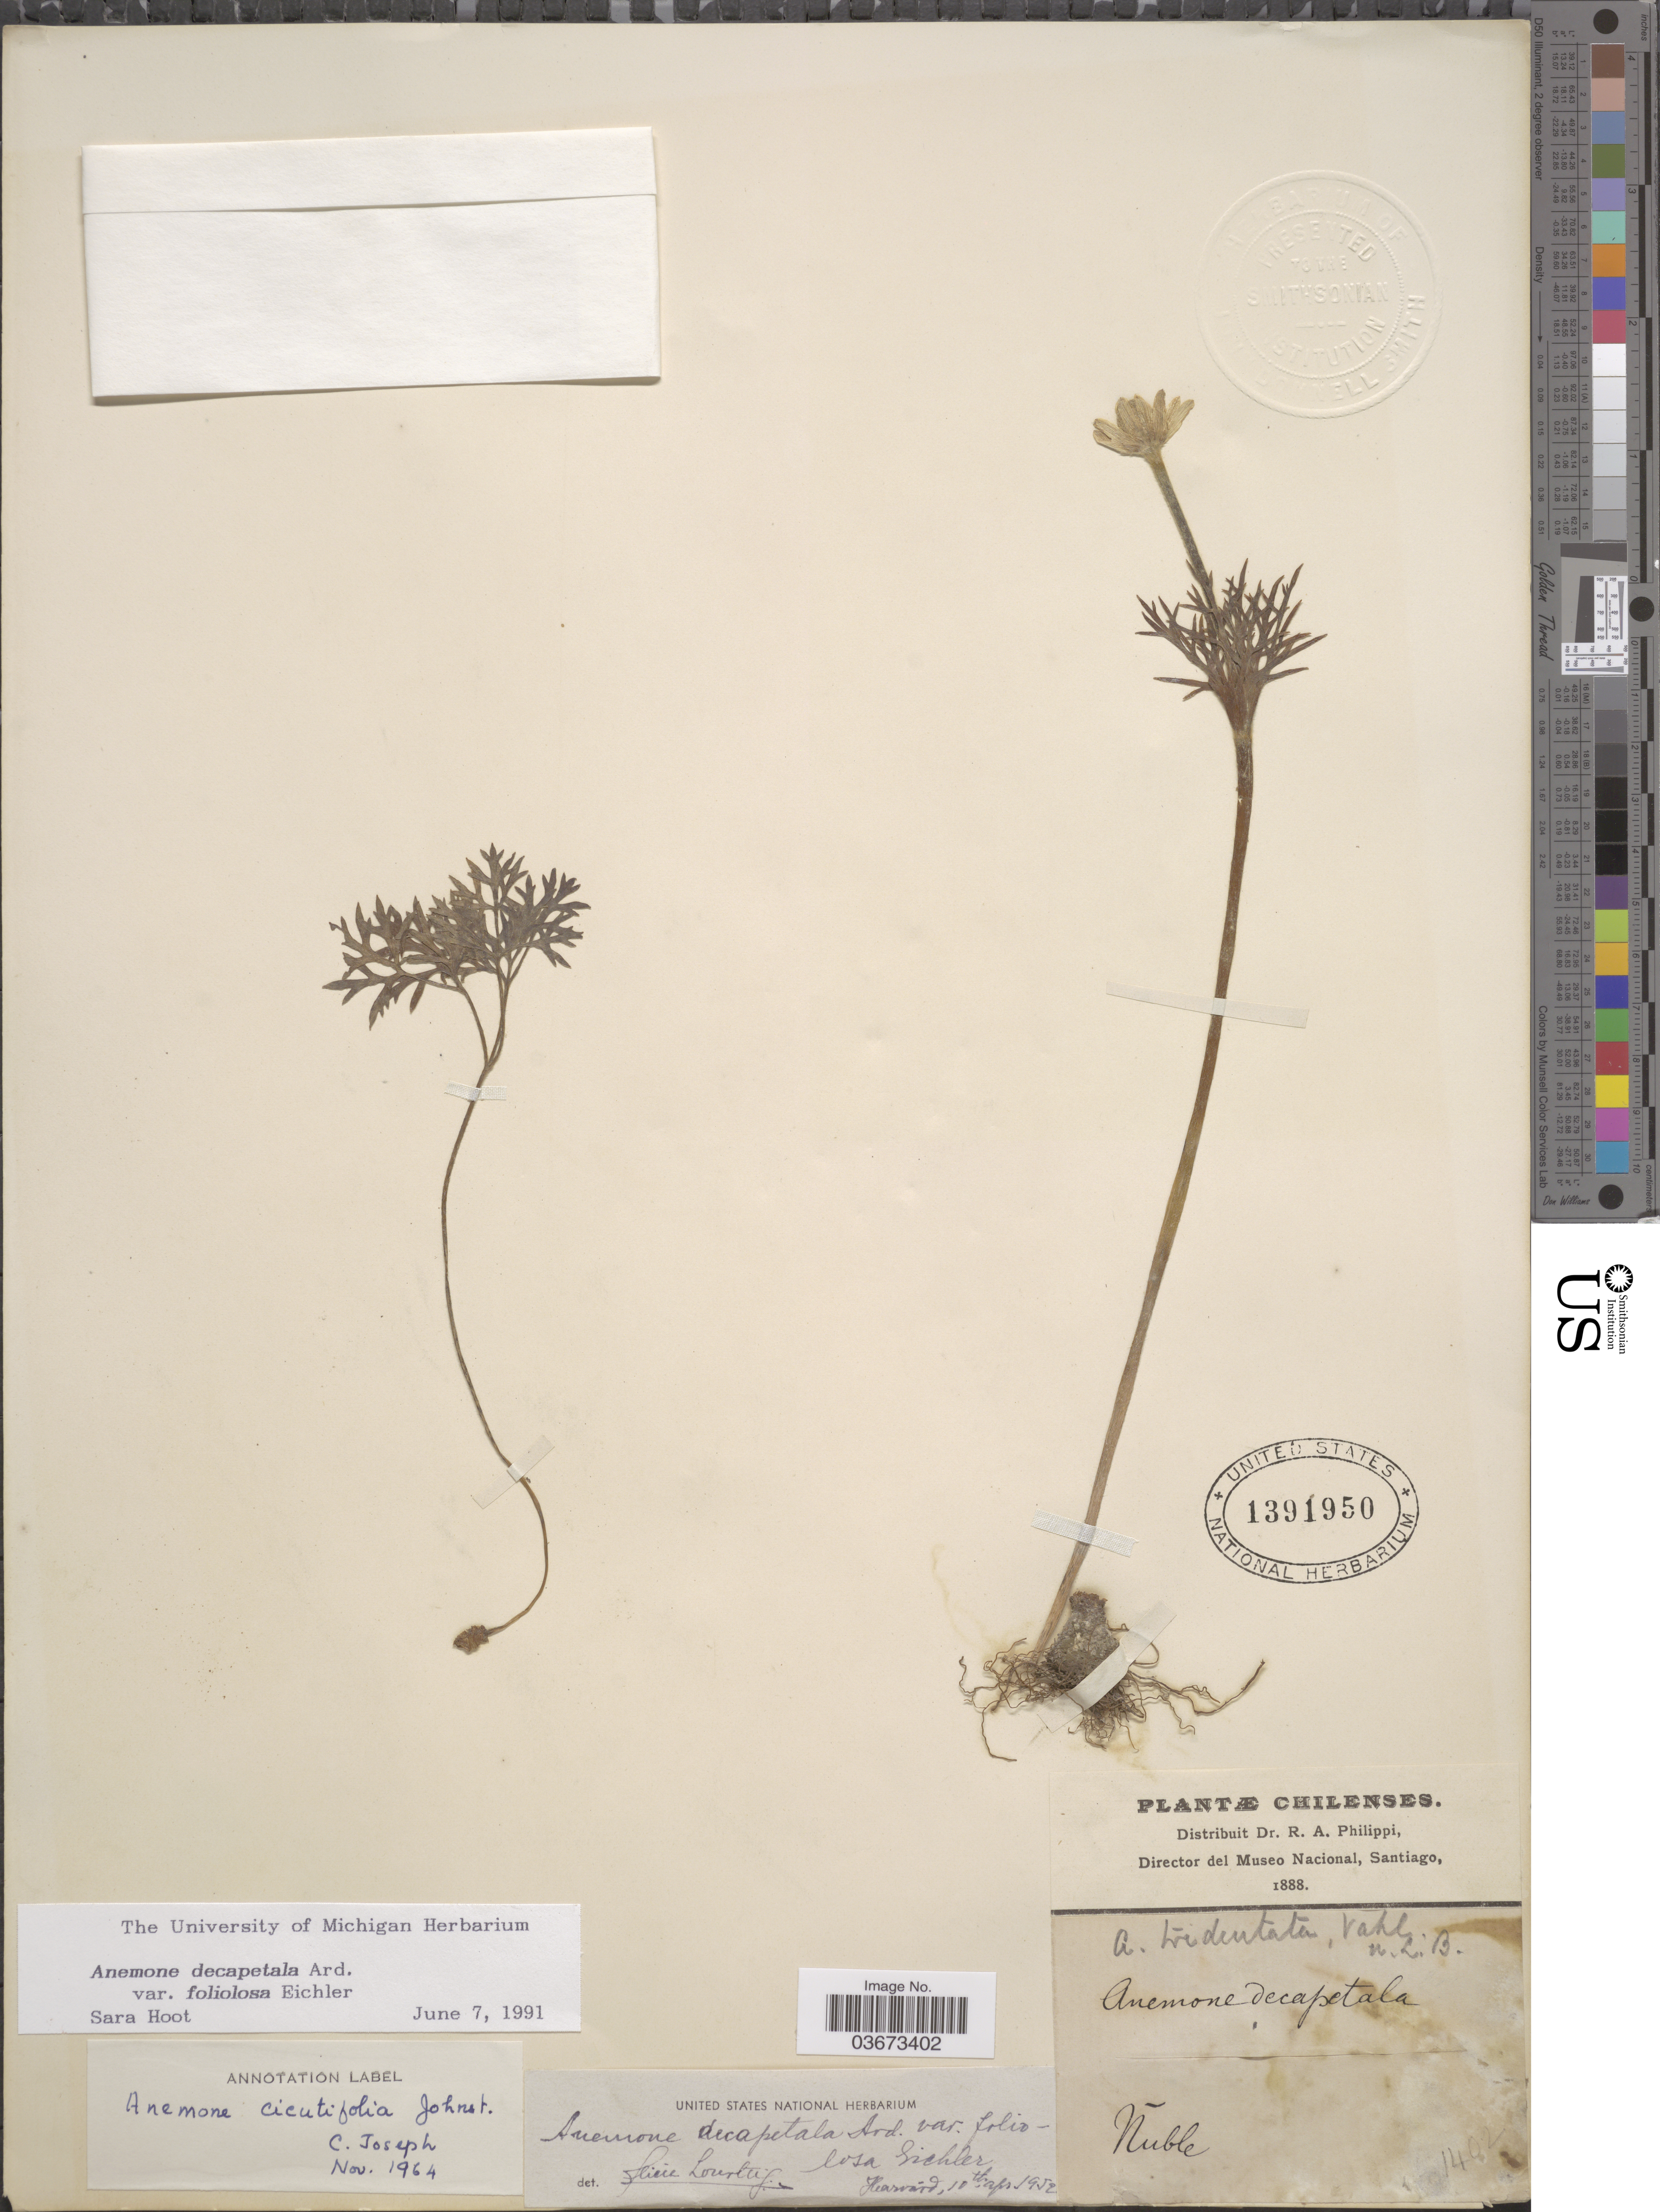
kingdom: Plantae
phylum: Tracheophyta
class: Magnoliopsida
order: Ranunculales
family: Ranunculaceae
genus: Anemone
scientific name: Anemone cicutifolia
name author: I.M. Johnst.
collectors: ex. herb. R.A. Philippi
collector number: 1402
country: Chile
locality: Núble.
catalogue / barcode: US 1391950